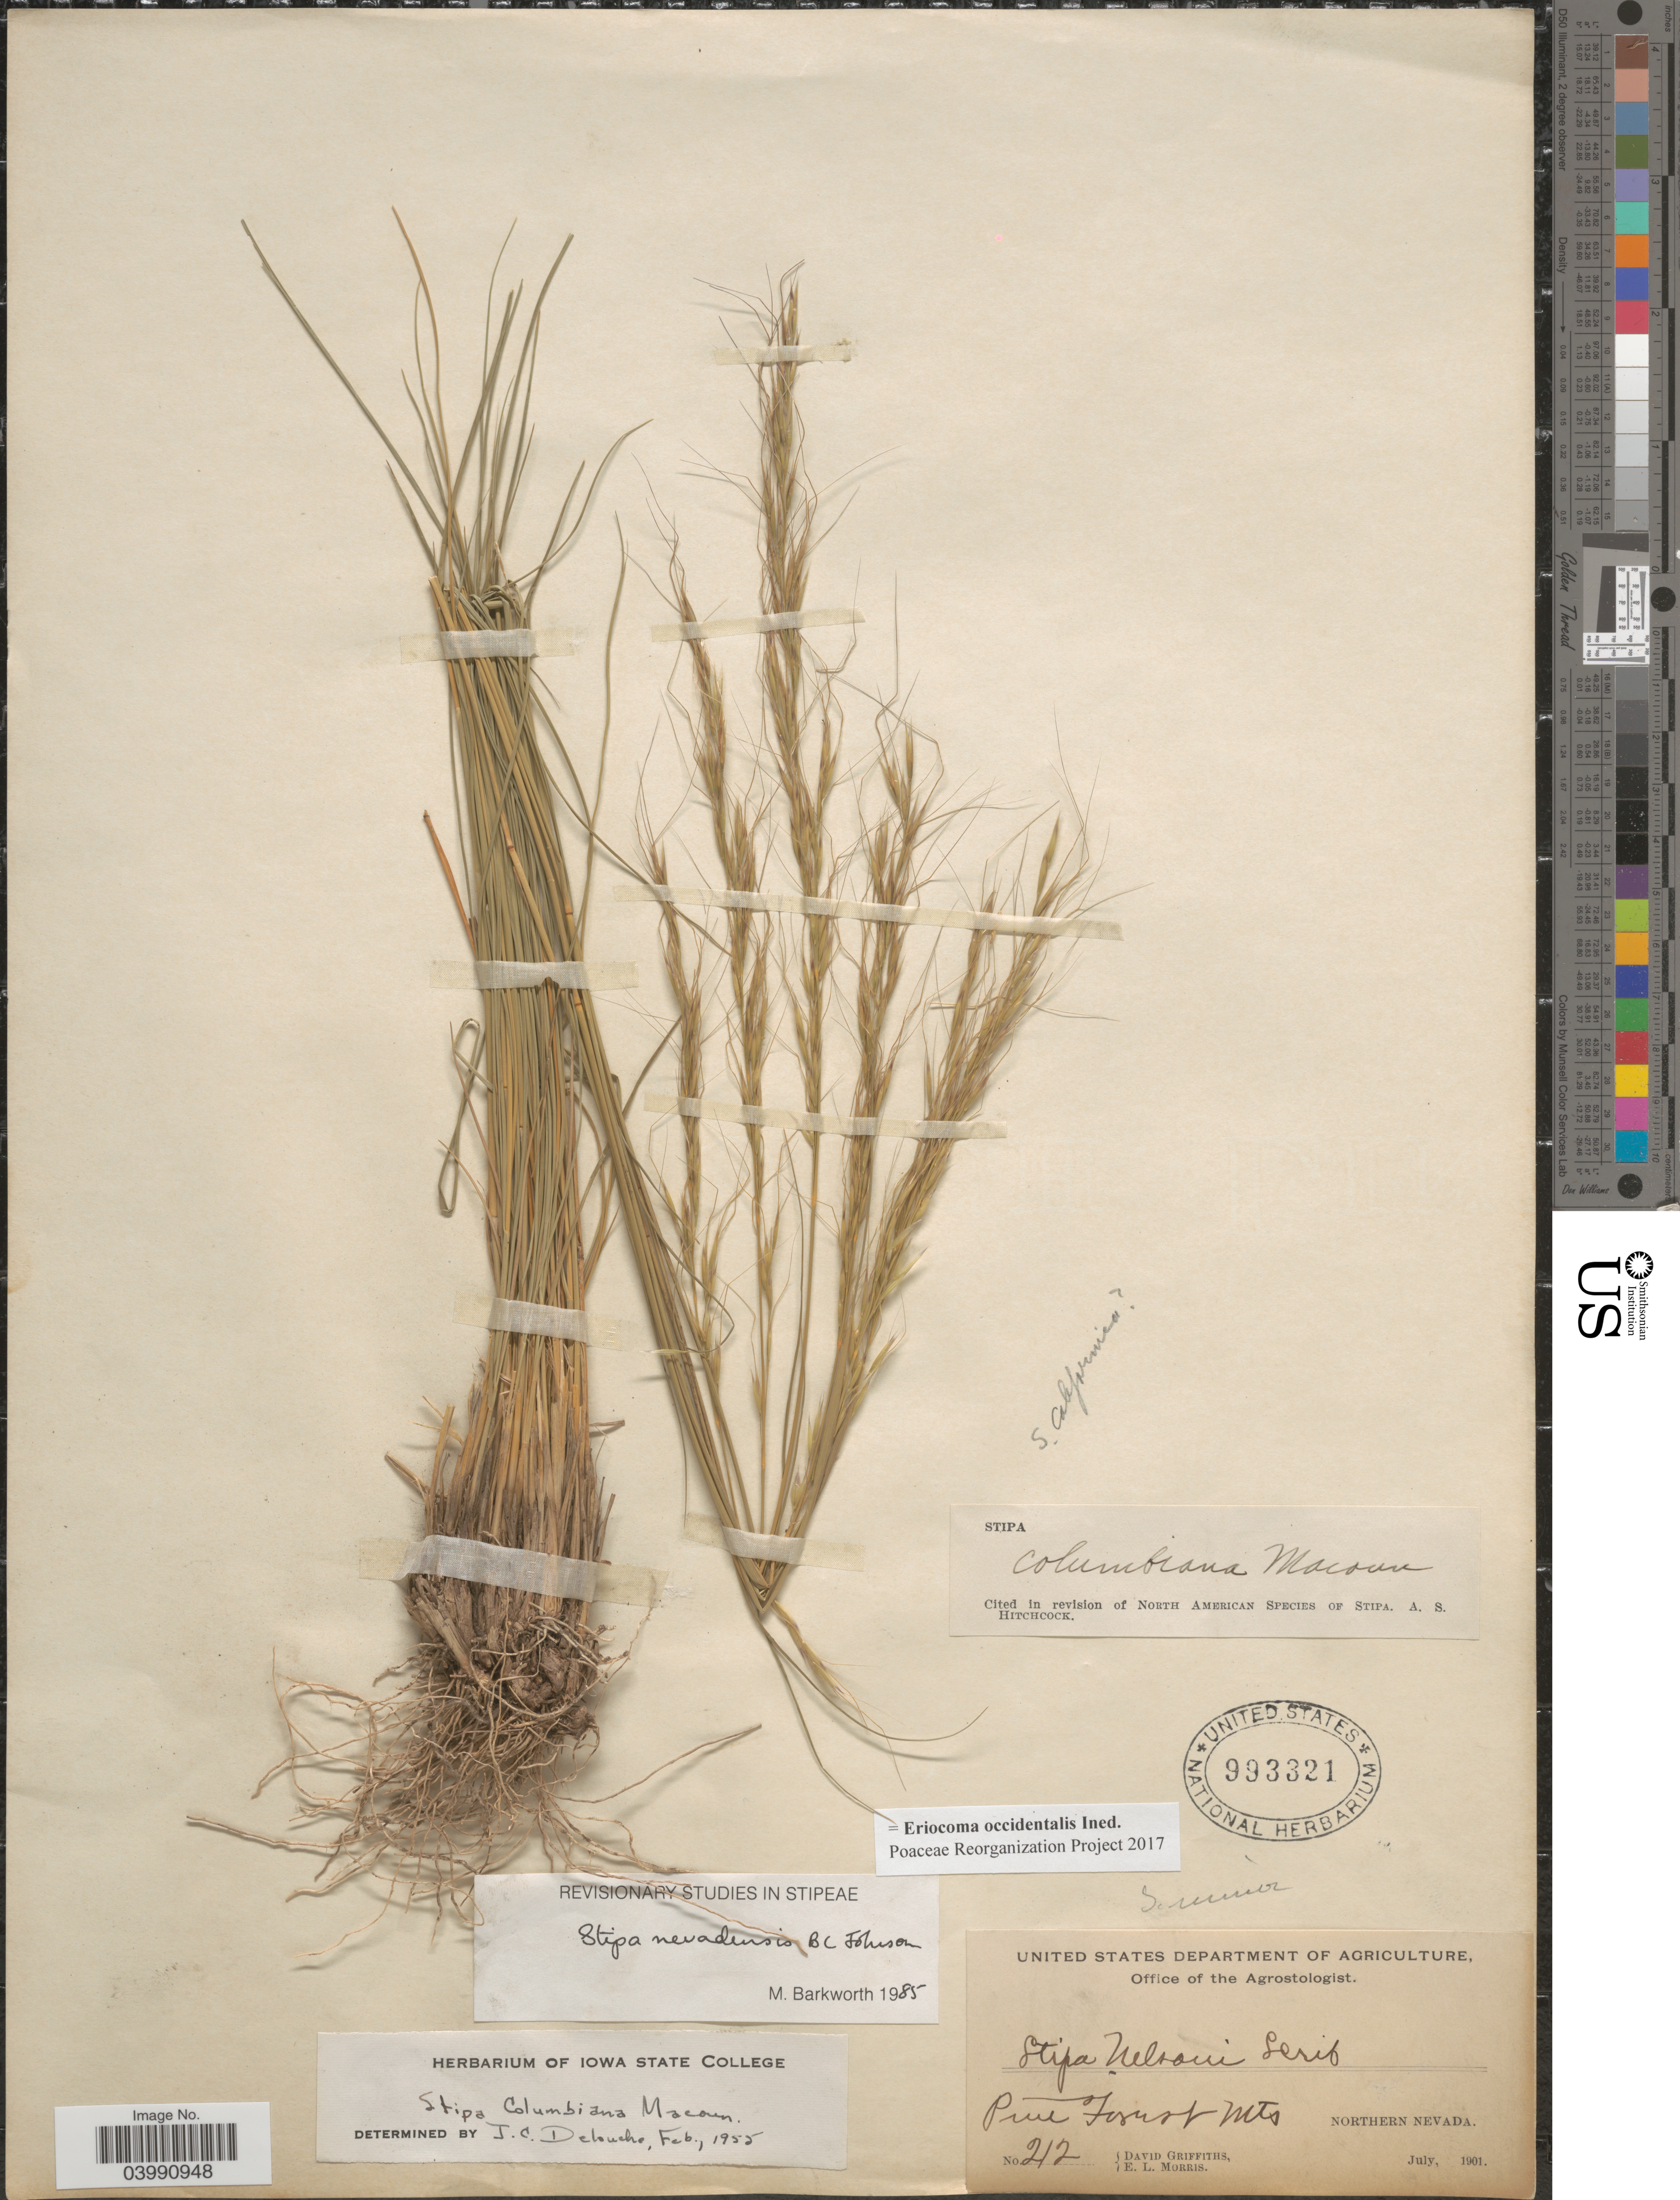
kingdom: Plantae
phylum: Tracheophyta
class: Liliopsida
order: Poales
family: Poaceae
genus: Eriocoma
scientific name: Eriocoma occidentalis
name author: (Thurb. ex S. Watson) Romasch.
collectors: D. Griffiths & E. Morris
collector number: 212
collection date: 1901-07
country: United States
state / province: Nevada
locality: Pine Forest Mts. Northern Nevada.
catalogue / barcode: US 993321